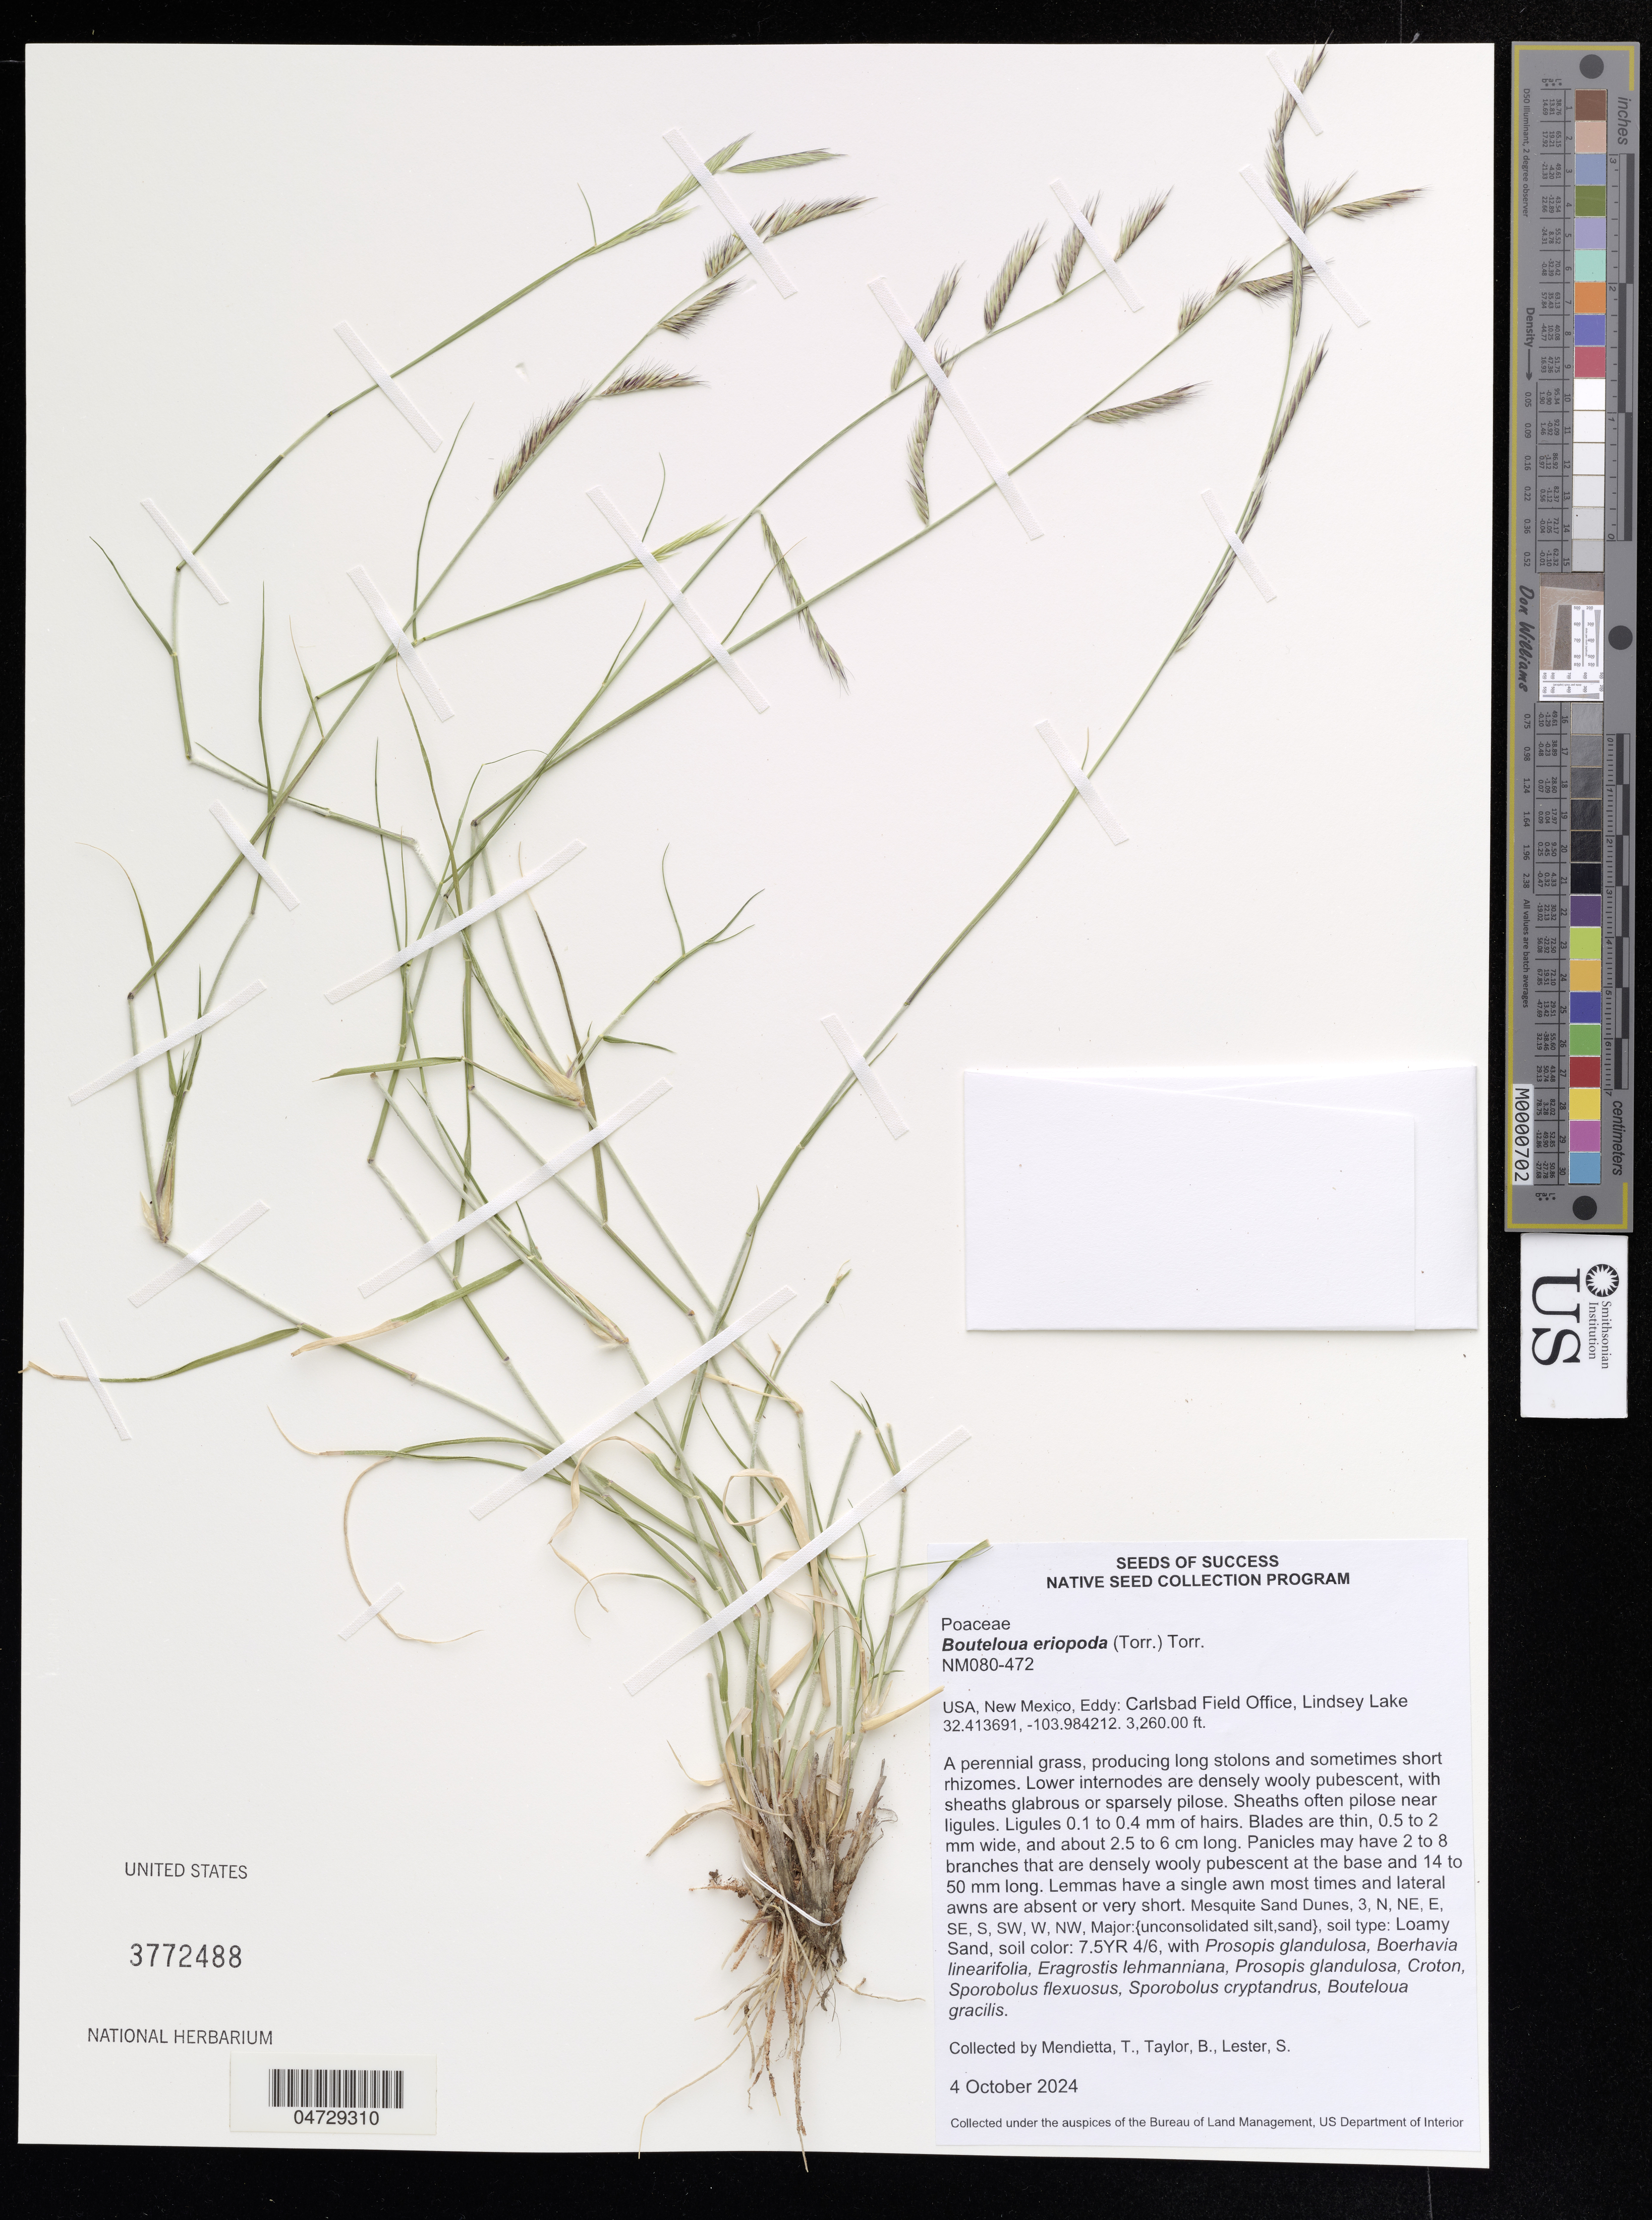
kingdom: Plantae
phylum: Tracheophyta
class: Liliopsida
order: Poales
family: Poaceae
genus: Bouteloua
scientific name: Bouteloua eriopoda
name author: (Torr.) Torr.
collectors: T. Mendietta, B. Taylor & S. Lester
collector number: NM080-472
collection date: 2024-10-04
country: United States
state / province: New Mexico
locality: Eddy: Carlsbad Field Office, Lindsey Lake.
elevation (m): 994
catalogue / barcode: US 3772488